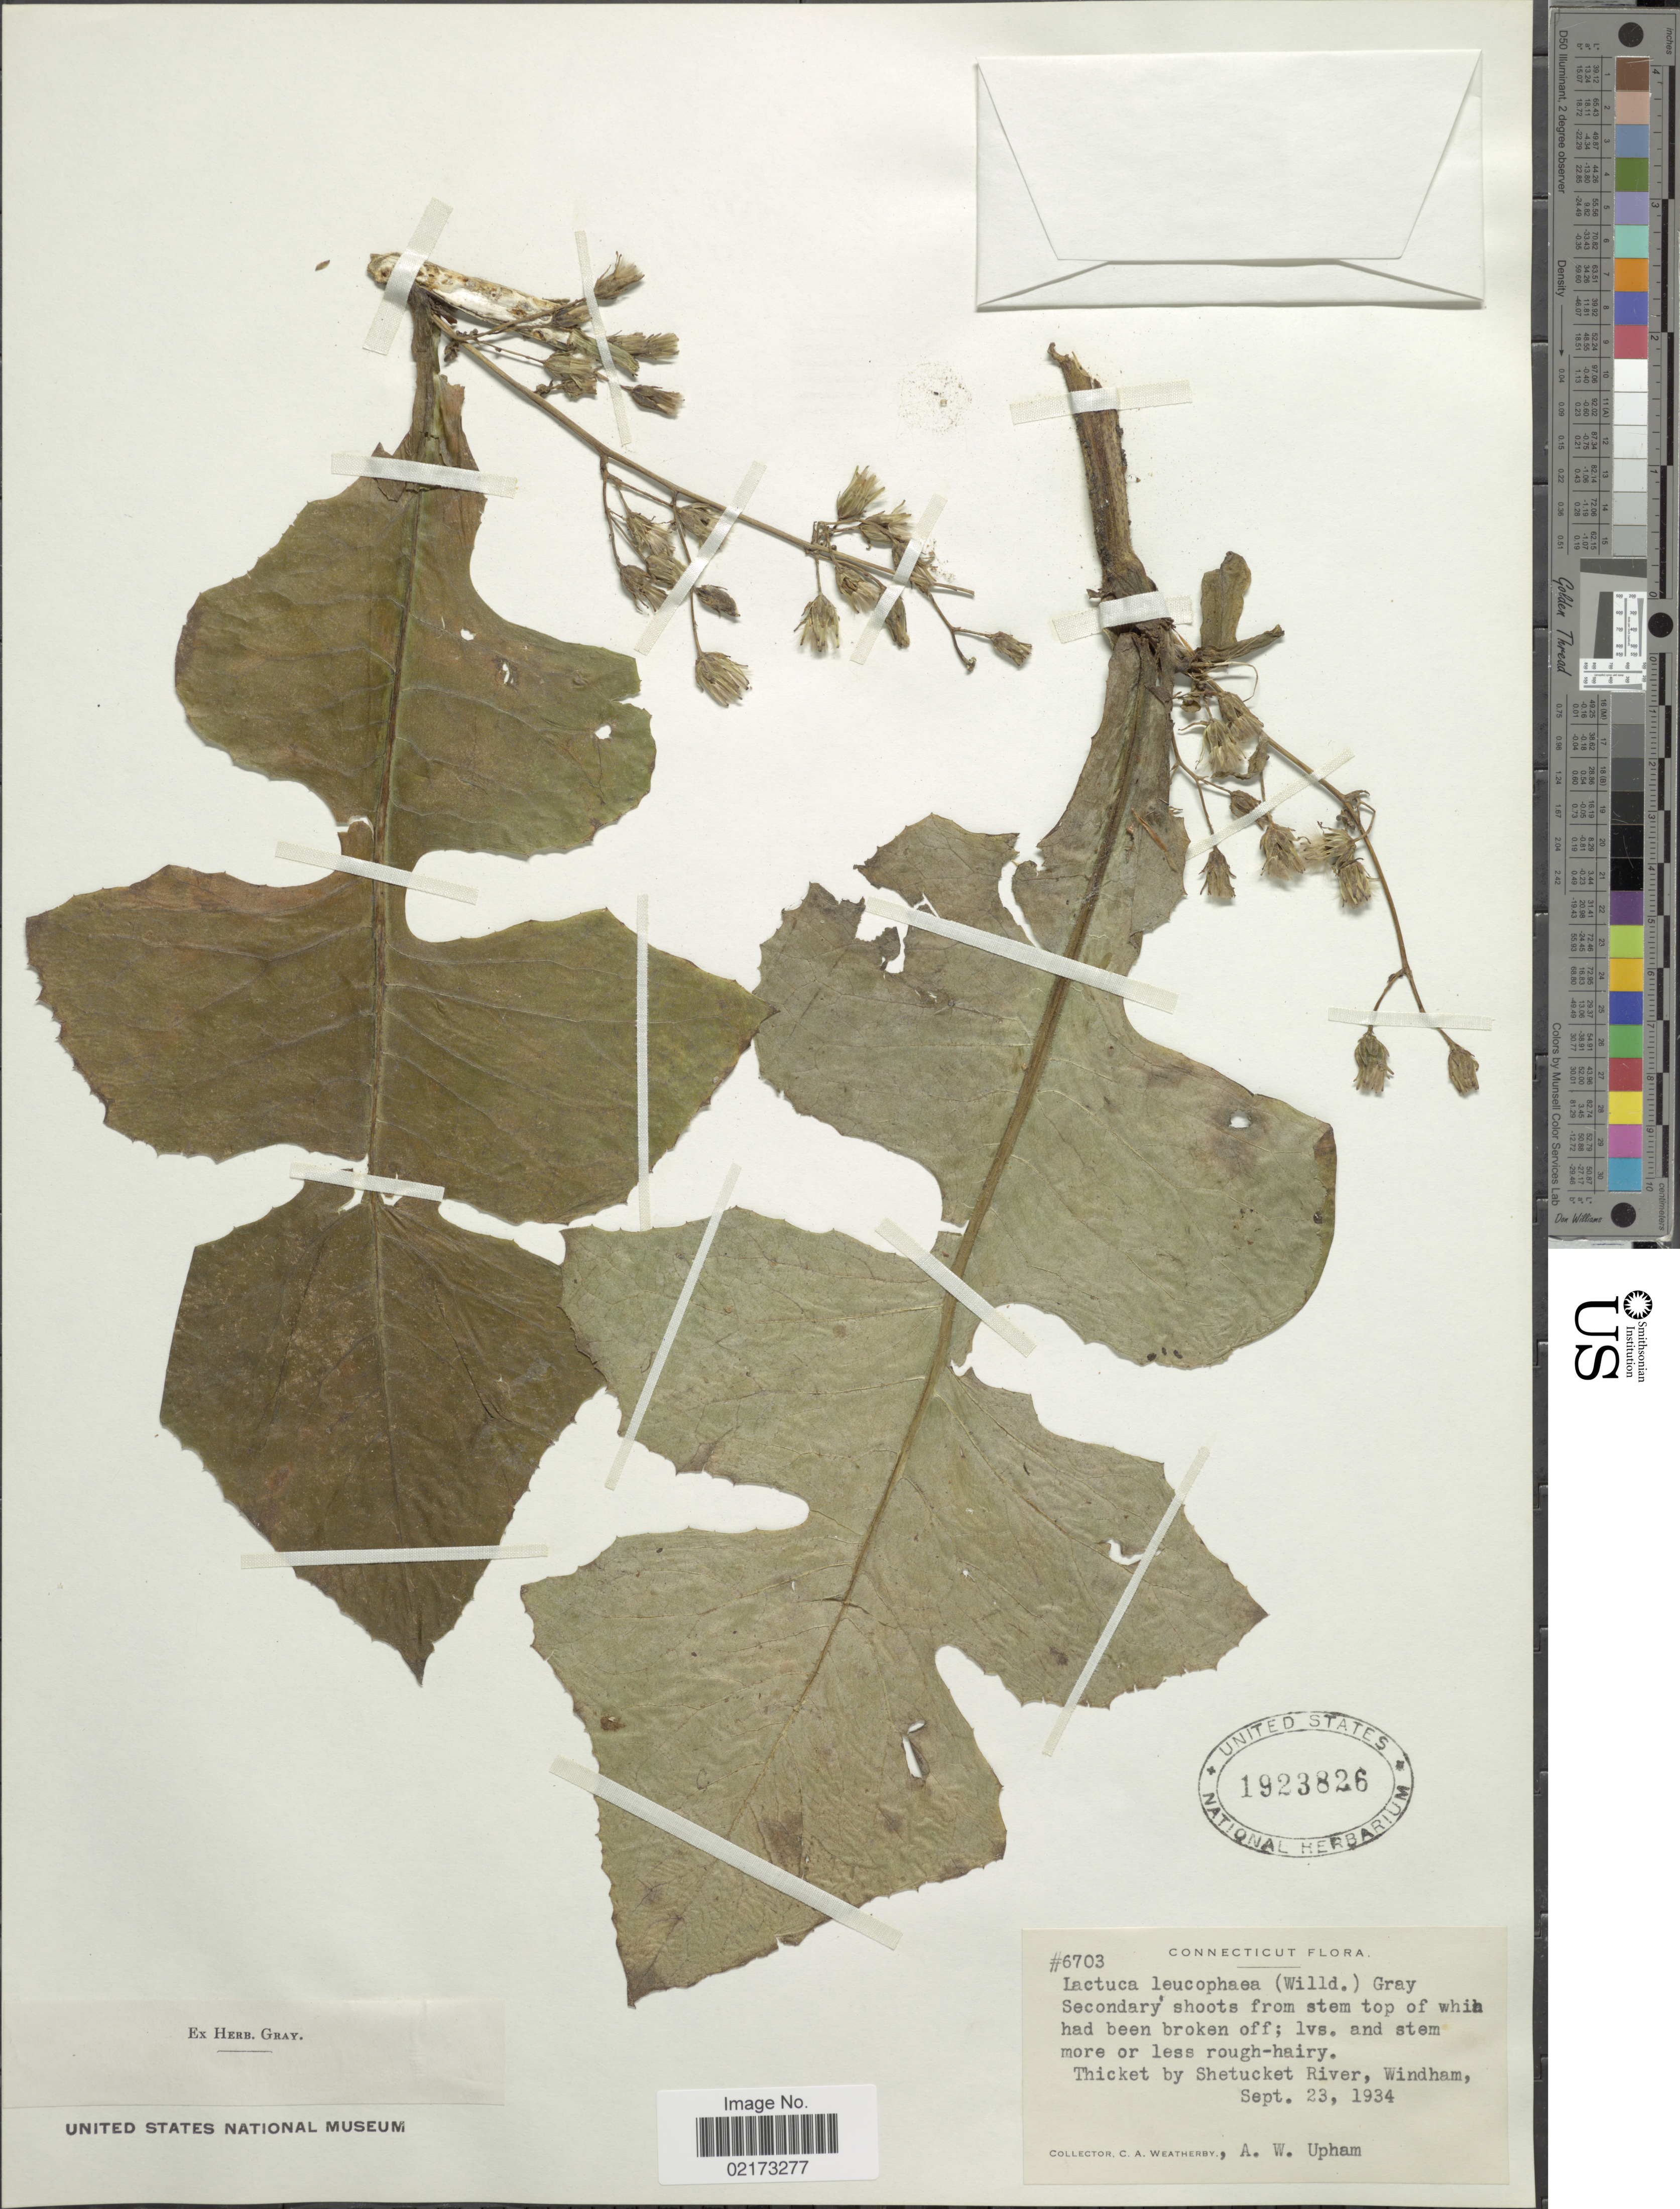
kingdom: Plantae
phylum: Tracheophyta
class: Magnoliopsida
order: Asterales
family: Asteraceae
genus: Lactuca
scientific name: Lactuca biennis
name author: (Moench) Fernald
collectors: C. A. Weatherby & A. Upham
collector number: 6703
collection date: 1934-09-23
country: United States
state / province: Connecticut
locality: Shetucket River, Windham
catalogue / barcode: US 1923826